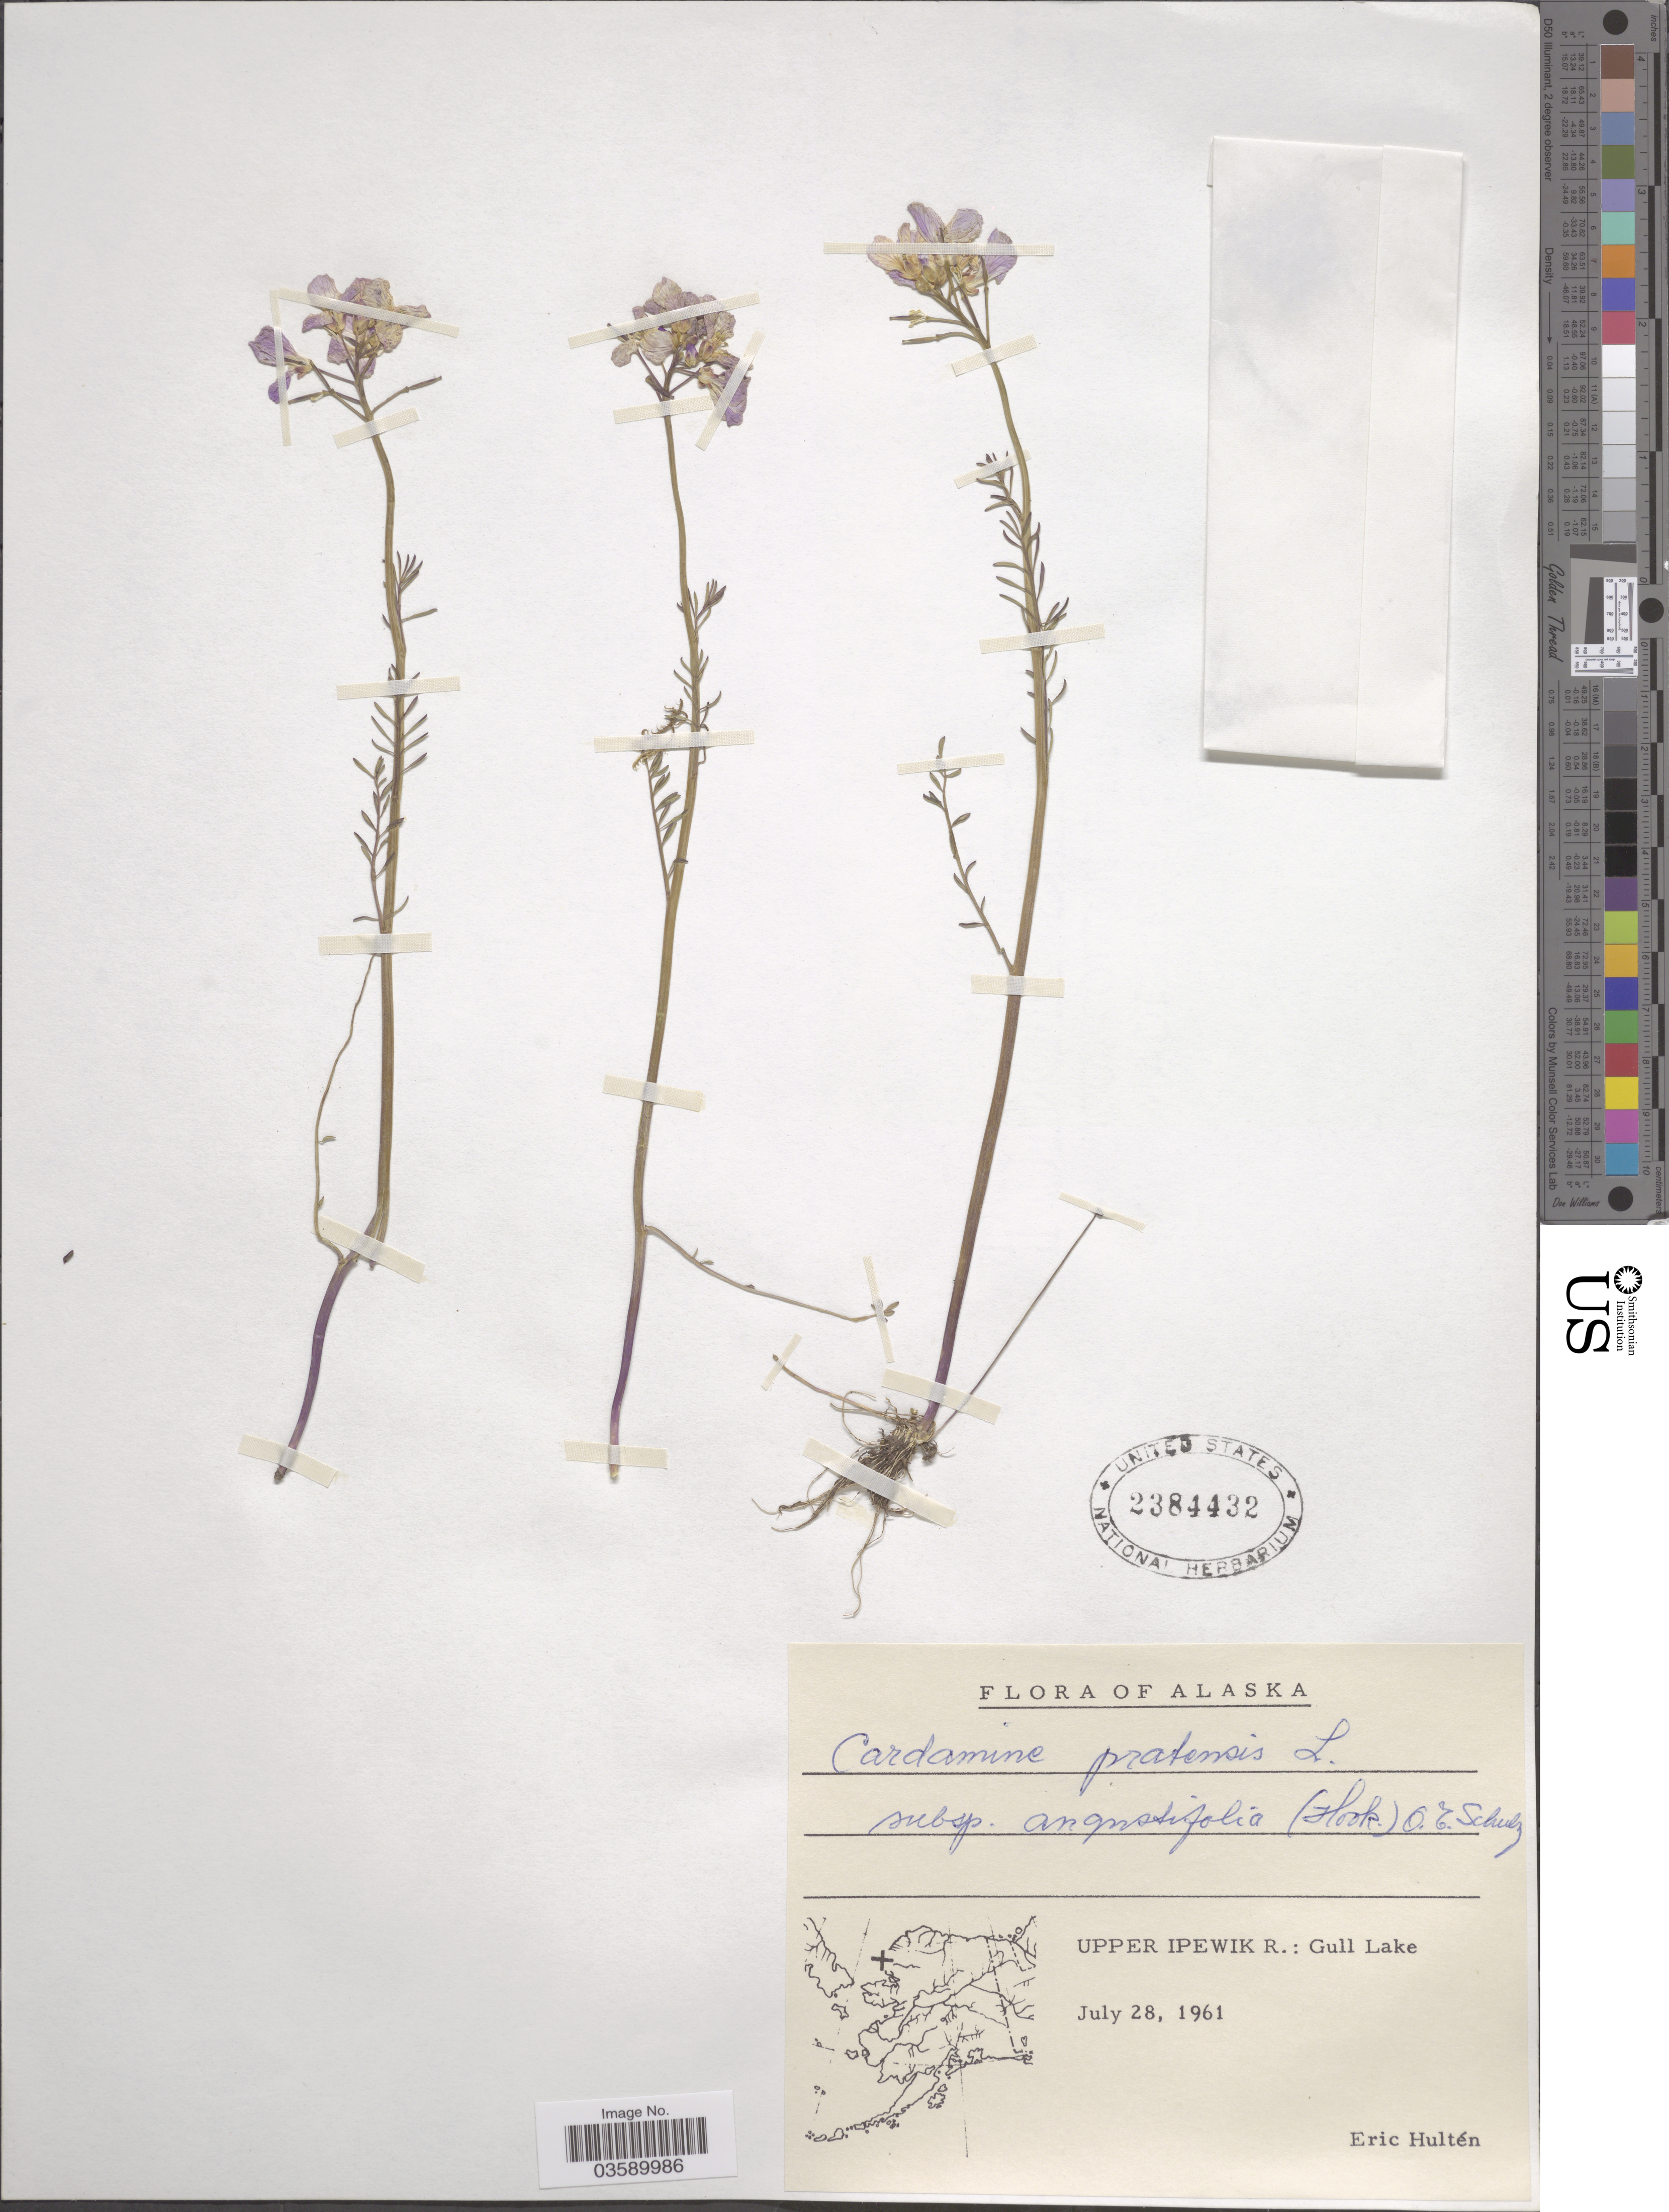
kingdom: Plantae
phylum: Tracheophyta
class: Magnoliopsida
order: Brassicales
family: Brassicaceae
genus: Cardamine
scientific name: Cardamine pratensis subsp. angustifolia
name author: (Hook.) O.E. Schulz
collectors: E. G. Hultén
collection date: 1961-07-28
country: United States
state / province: Alaska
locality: Upper Ipewik R.: Gull Lake.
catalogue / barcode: US 2384432